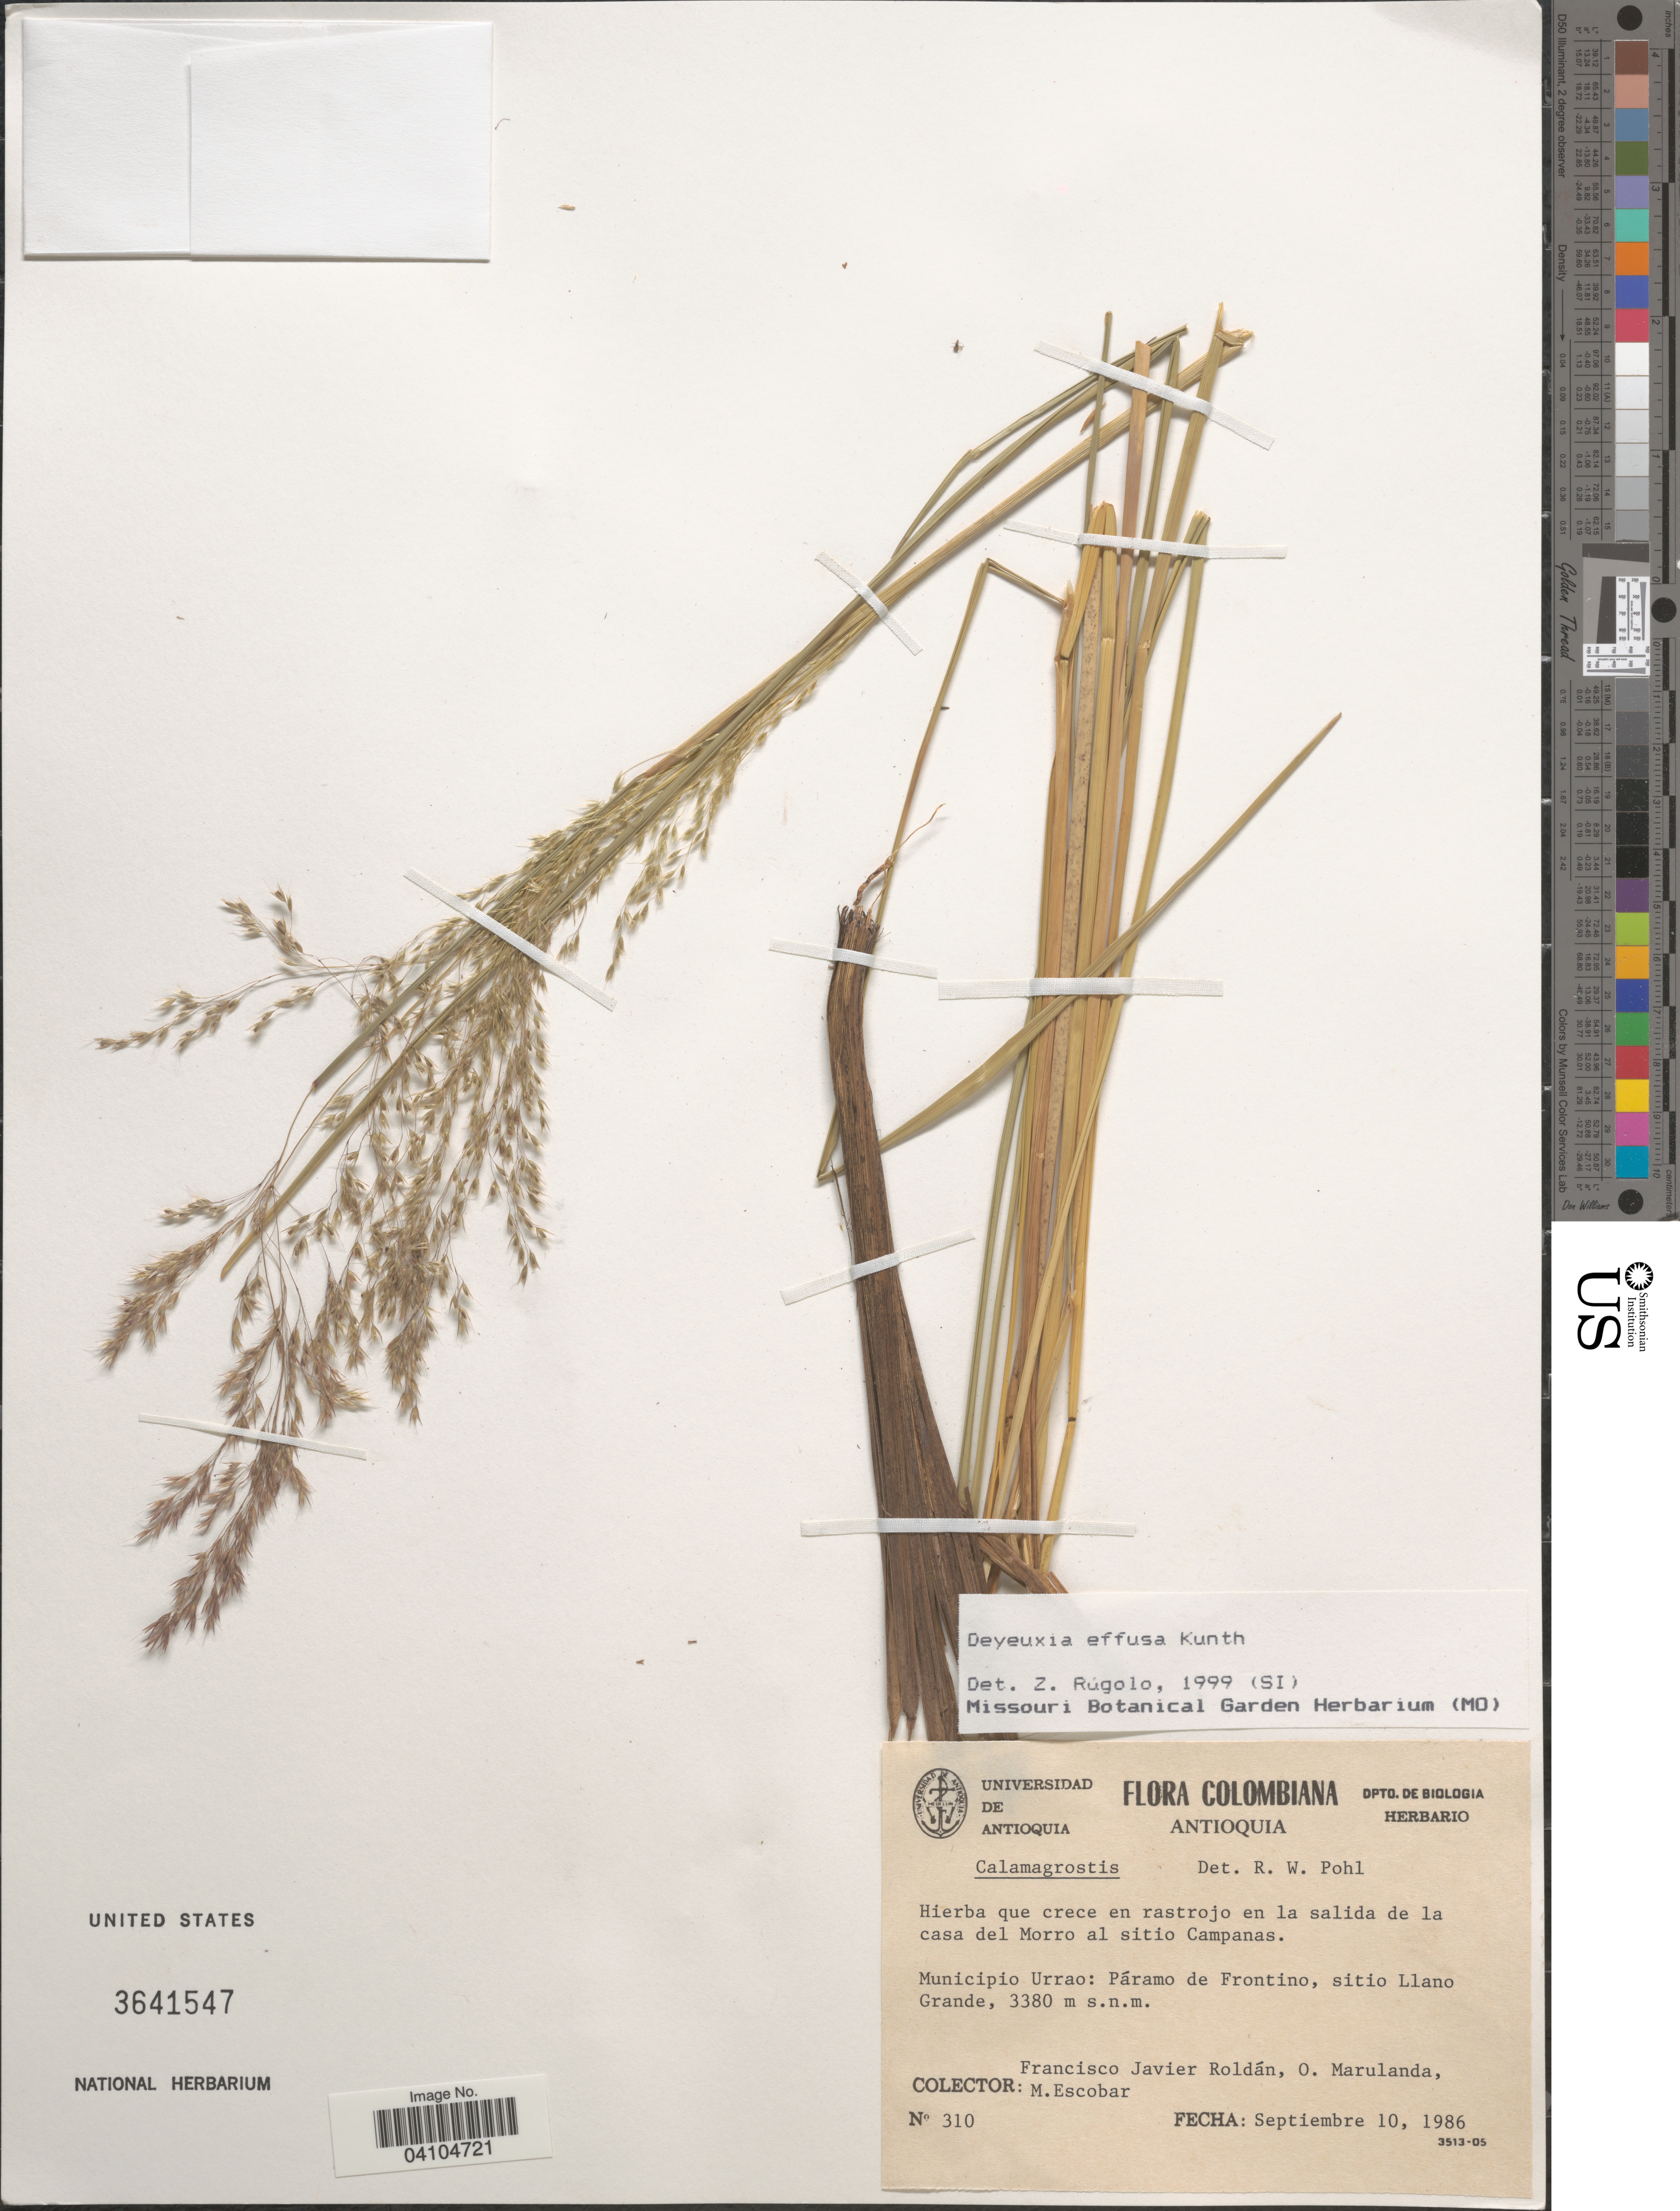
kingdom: Plantae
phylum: Tracheophyta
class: Liliopsida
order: Poales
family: Poaceae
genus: Paramochloa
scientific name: Paramochloa effusa ined.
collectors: F. J. Roldán, O. Marulanda & M. Escobar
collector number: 310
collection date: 1986-09-10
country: Colombia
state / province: Antioquia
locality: Hierba que crece en rastrojo en la salida de la casa del Morro al sitio Campanas. Municipio Urrao: Páramo de Frontino, sitio Llano Grande.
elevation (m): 3380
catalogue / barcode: US 3641547